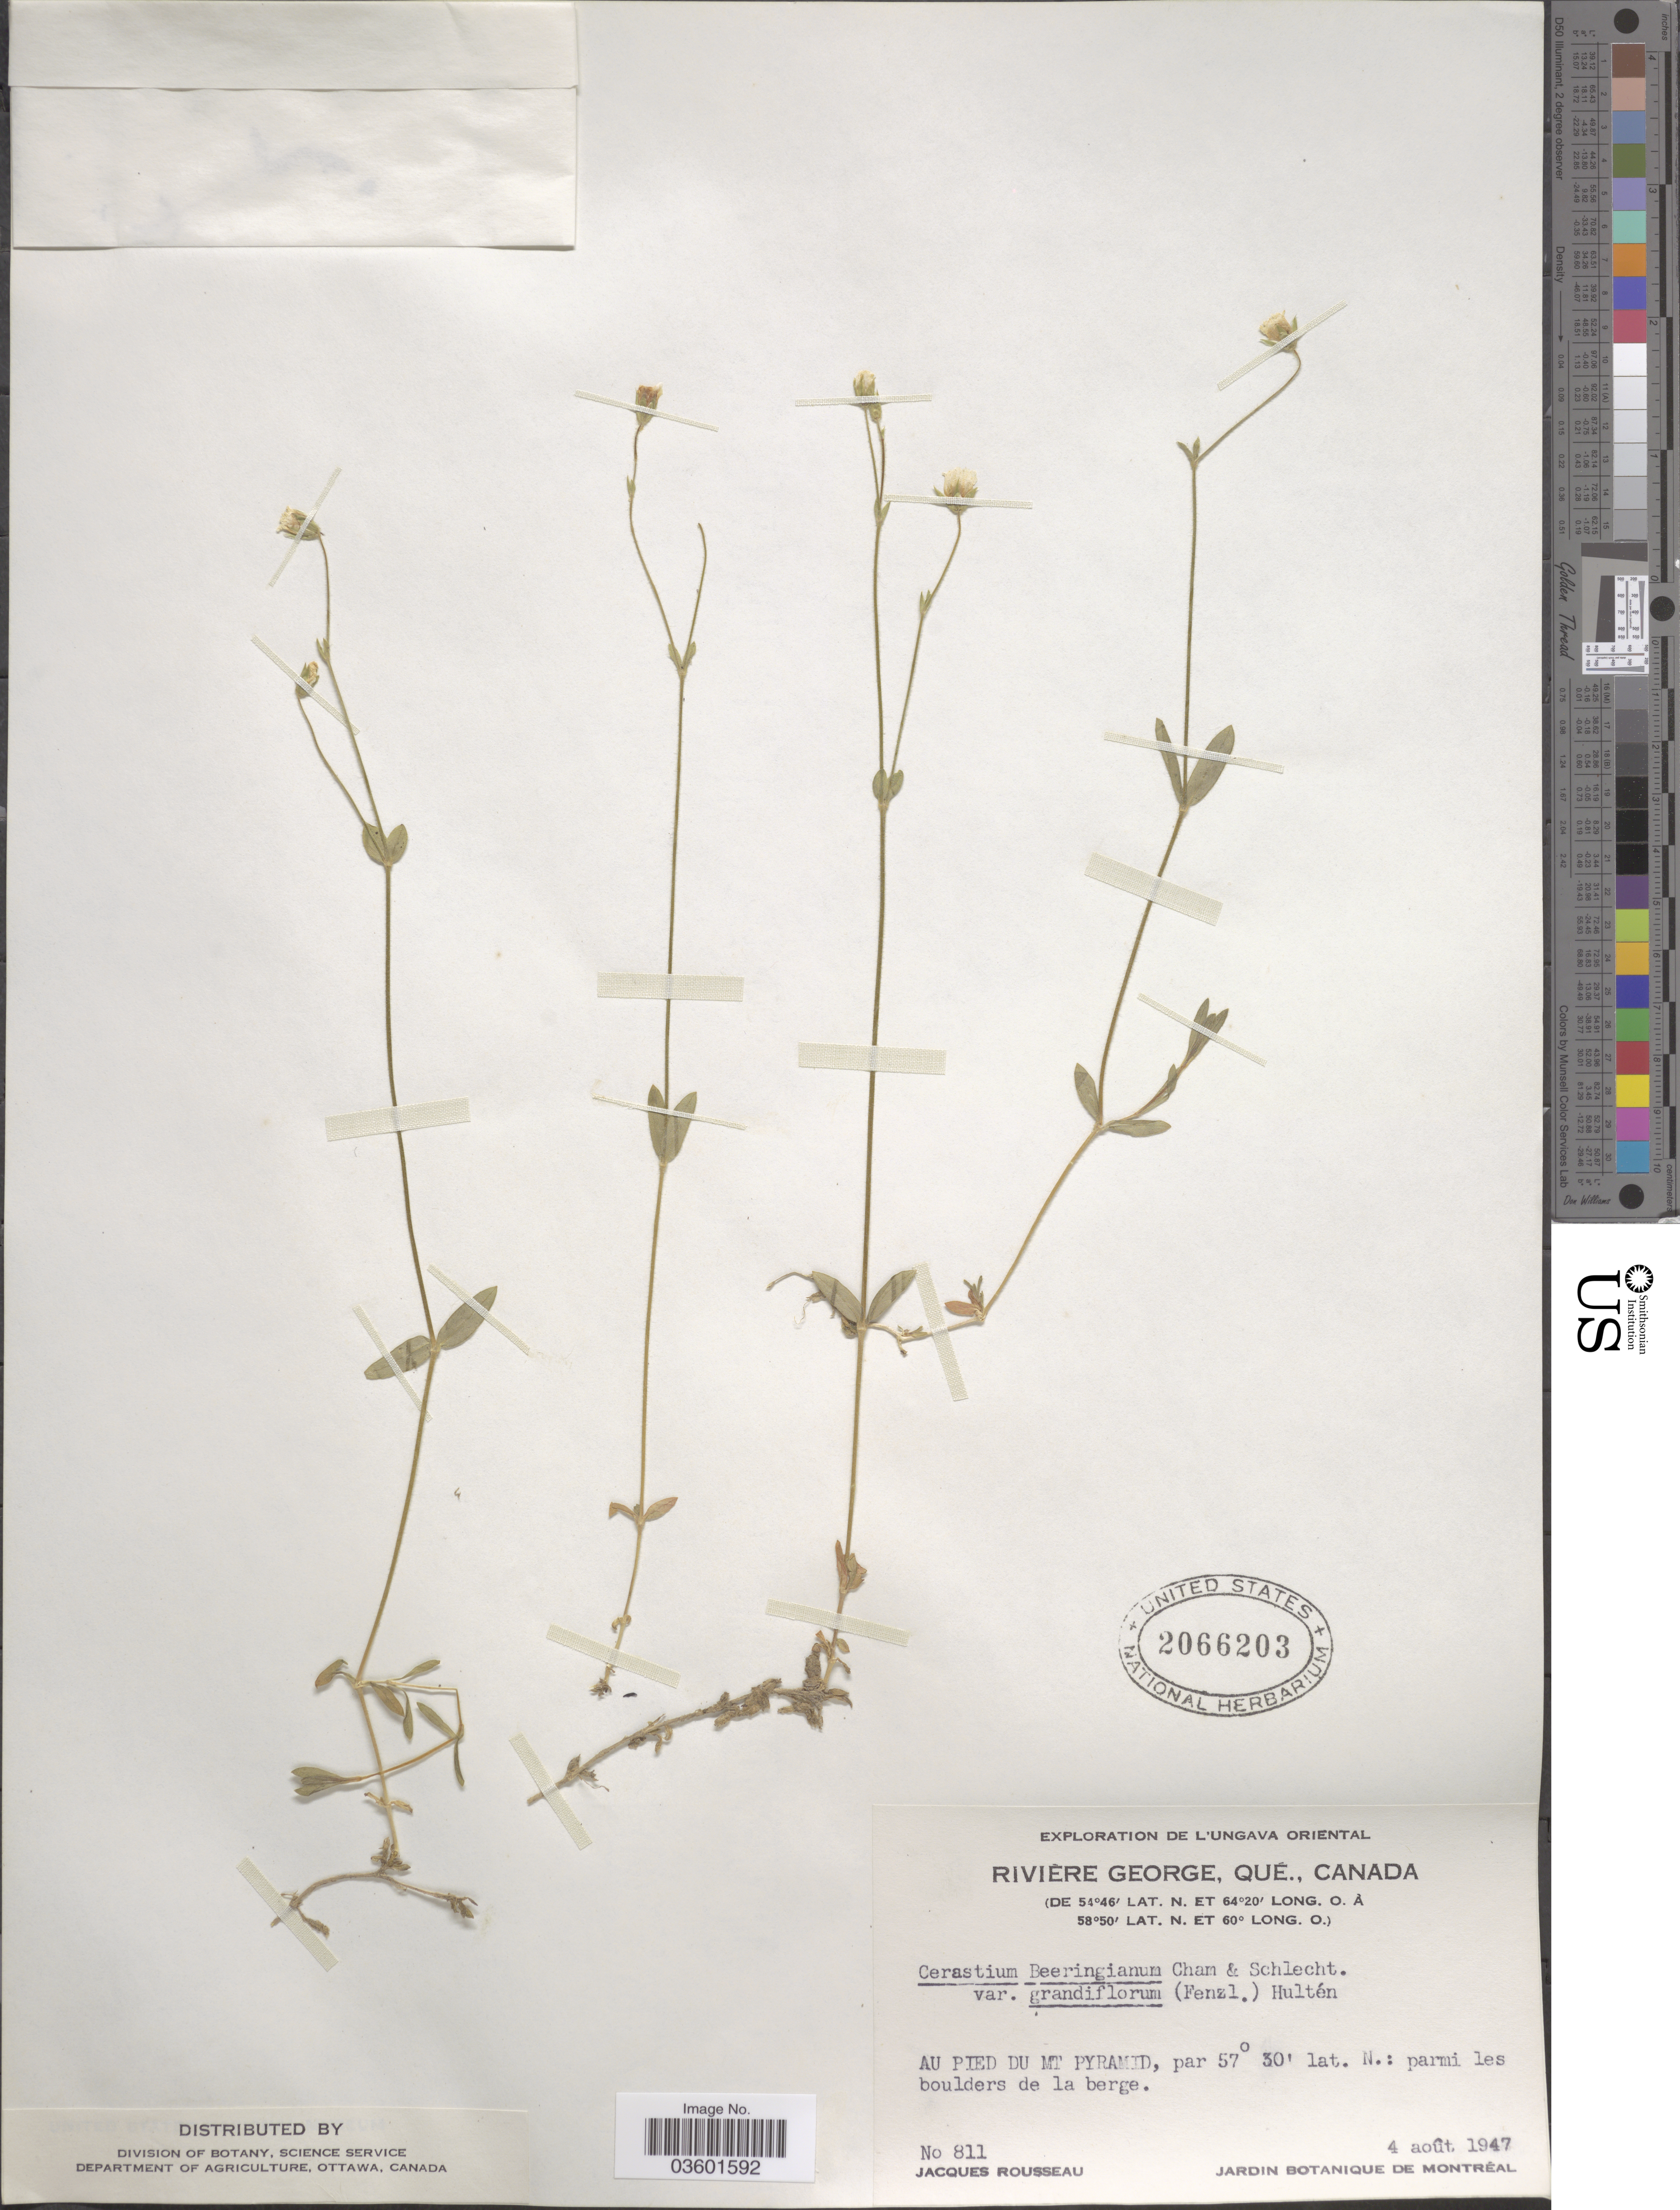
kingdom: Plantae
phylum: Tracheophyta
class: Magnoliopsida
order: Caryophyllales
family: Caryophyllaceae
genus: Cerastium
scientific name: Cerastium beeringianum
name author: Cham. & Schltdl.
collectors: J. Rousseau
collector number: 811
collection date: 1947-08-04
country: Canada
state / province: Quebec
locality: Rivière George. Au Pied du Mt Pyramid: parmi les boulders de la berge. Ungava Oriental.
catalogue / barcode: US 2066203